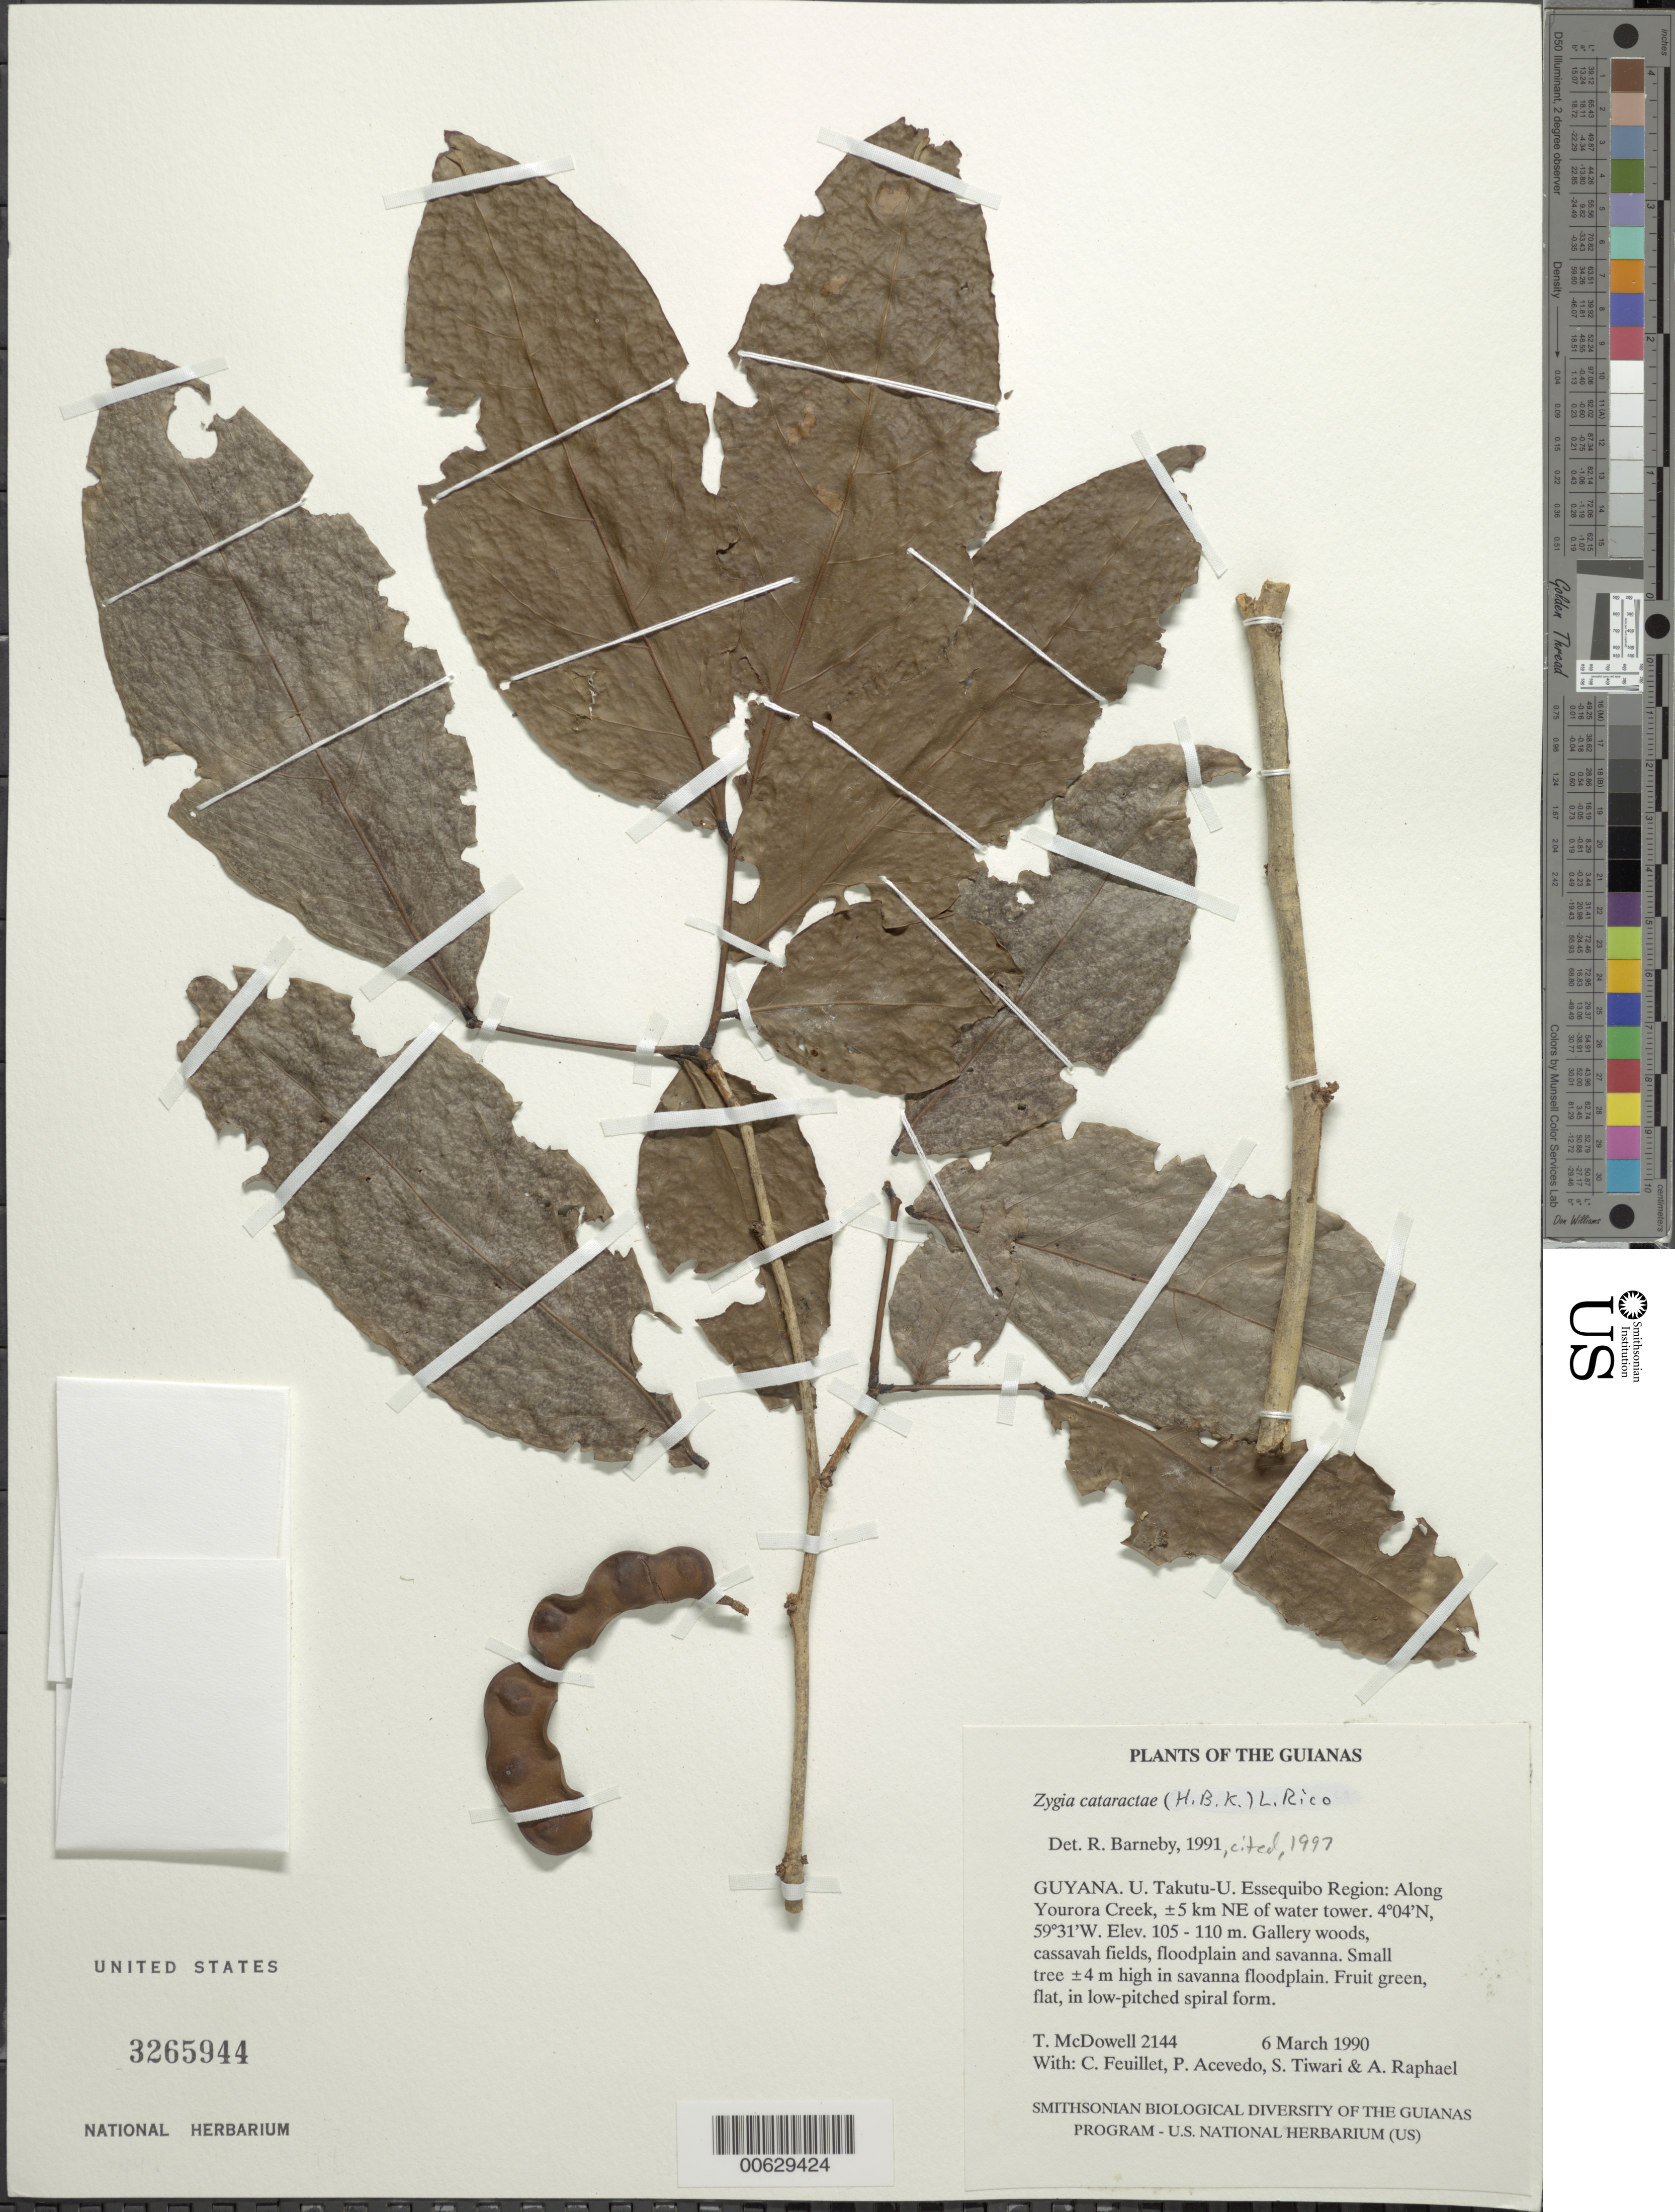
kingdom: Plantae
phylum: Tracheophyta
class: Magnoliopsida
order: Fabales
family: Fabaceae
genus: Zygia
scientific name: Zygia cataractae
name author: (Kunth) L. Rico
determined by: Barneby, Rupert C., (NY)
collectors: T. McDowell, C. Feuillet, P. Acevedo-Rodr., S. Tiwari & A. Raphael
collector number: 2144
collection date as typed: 6 March 1990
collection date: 1990-03-06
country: Guyana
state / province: U. Takutu-U. Essequibo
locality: Karasabai, along Yourora Creek, ±5 km NE of water tower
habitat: Gallery woods, cassavah fields, floodplain and savanna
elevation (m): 105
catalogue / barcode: US 3265944